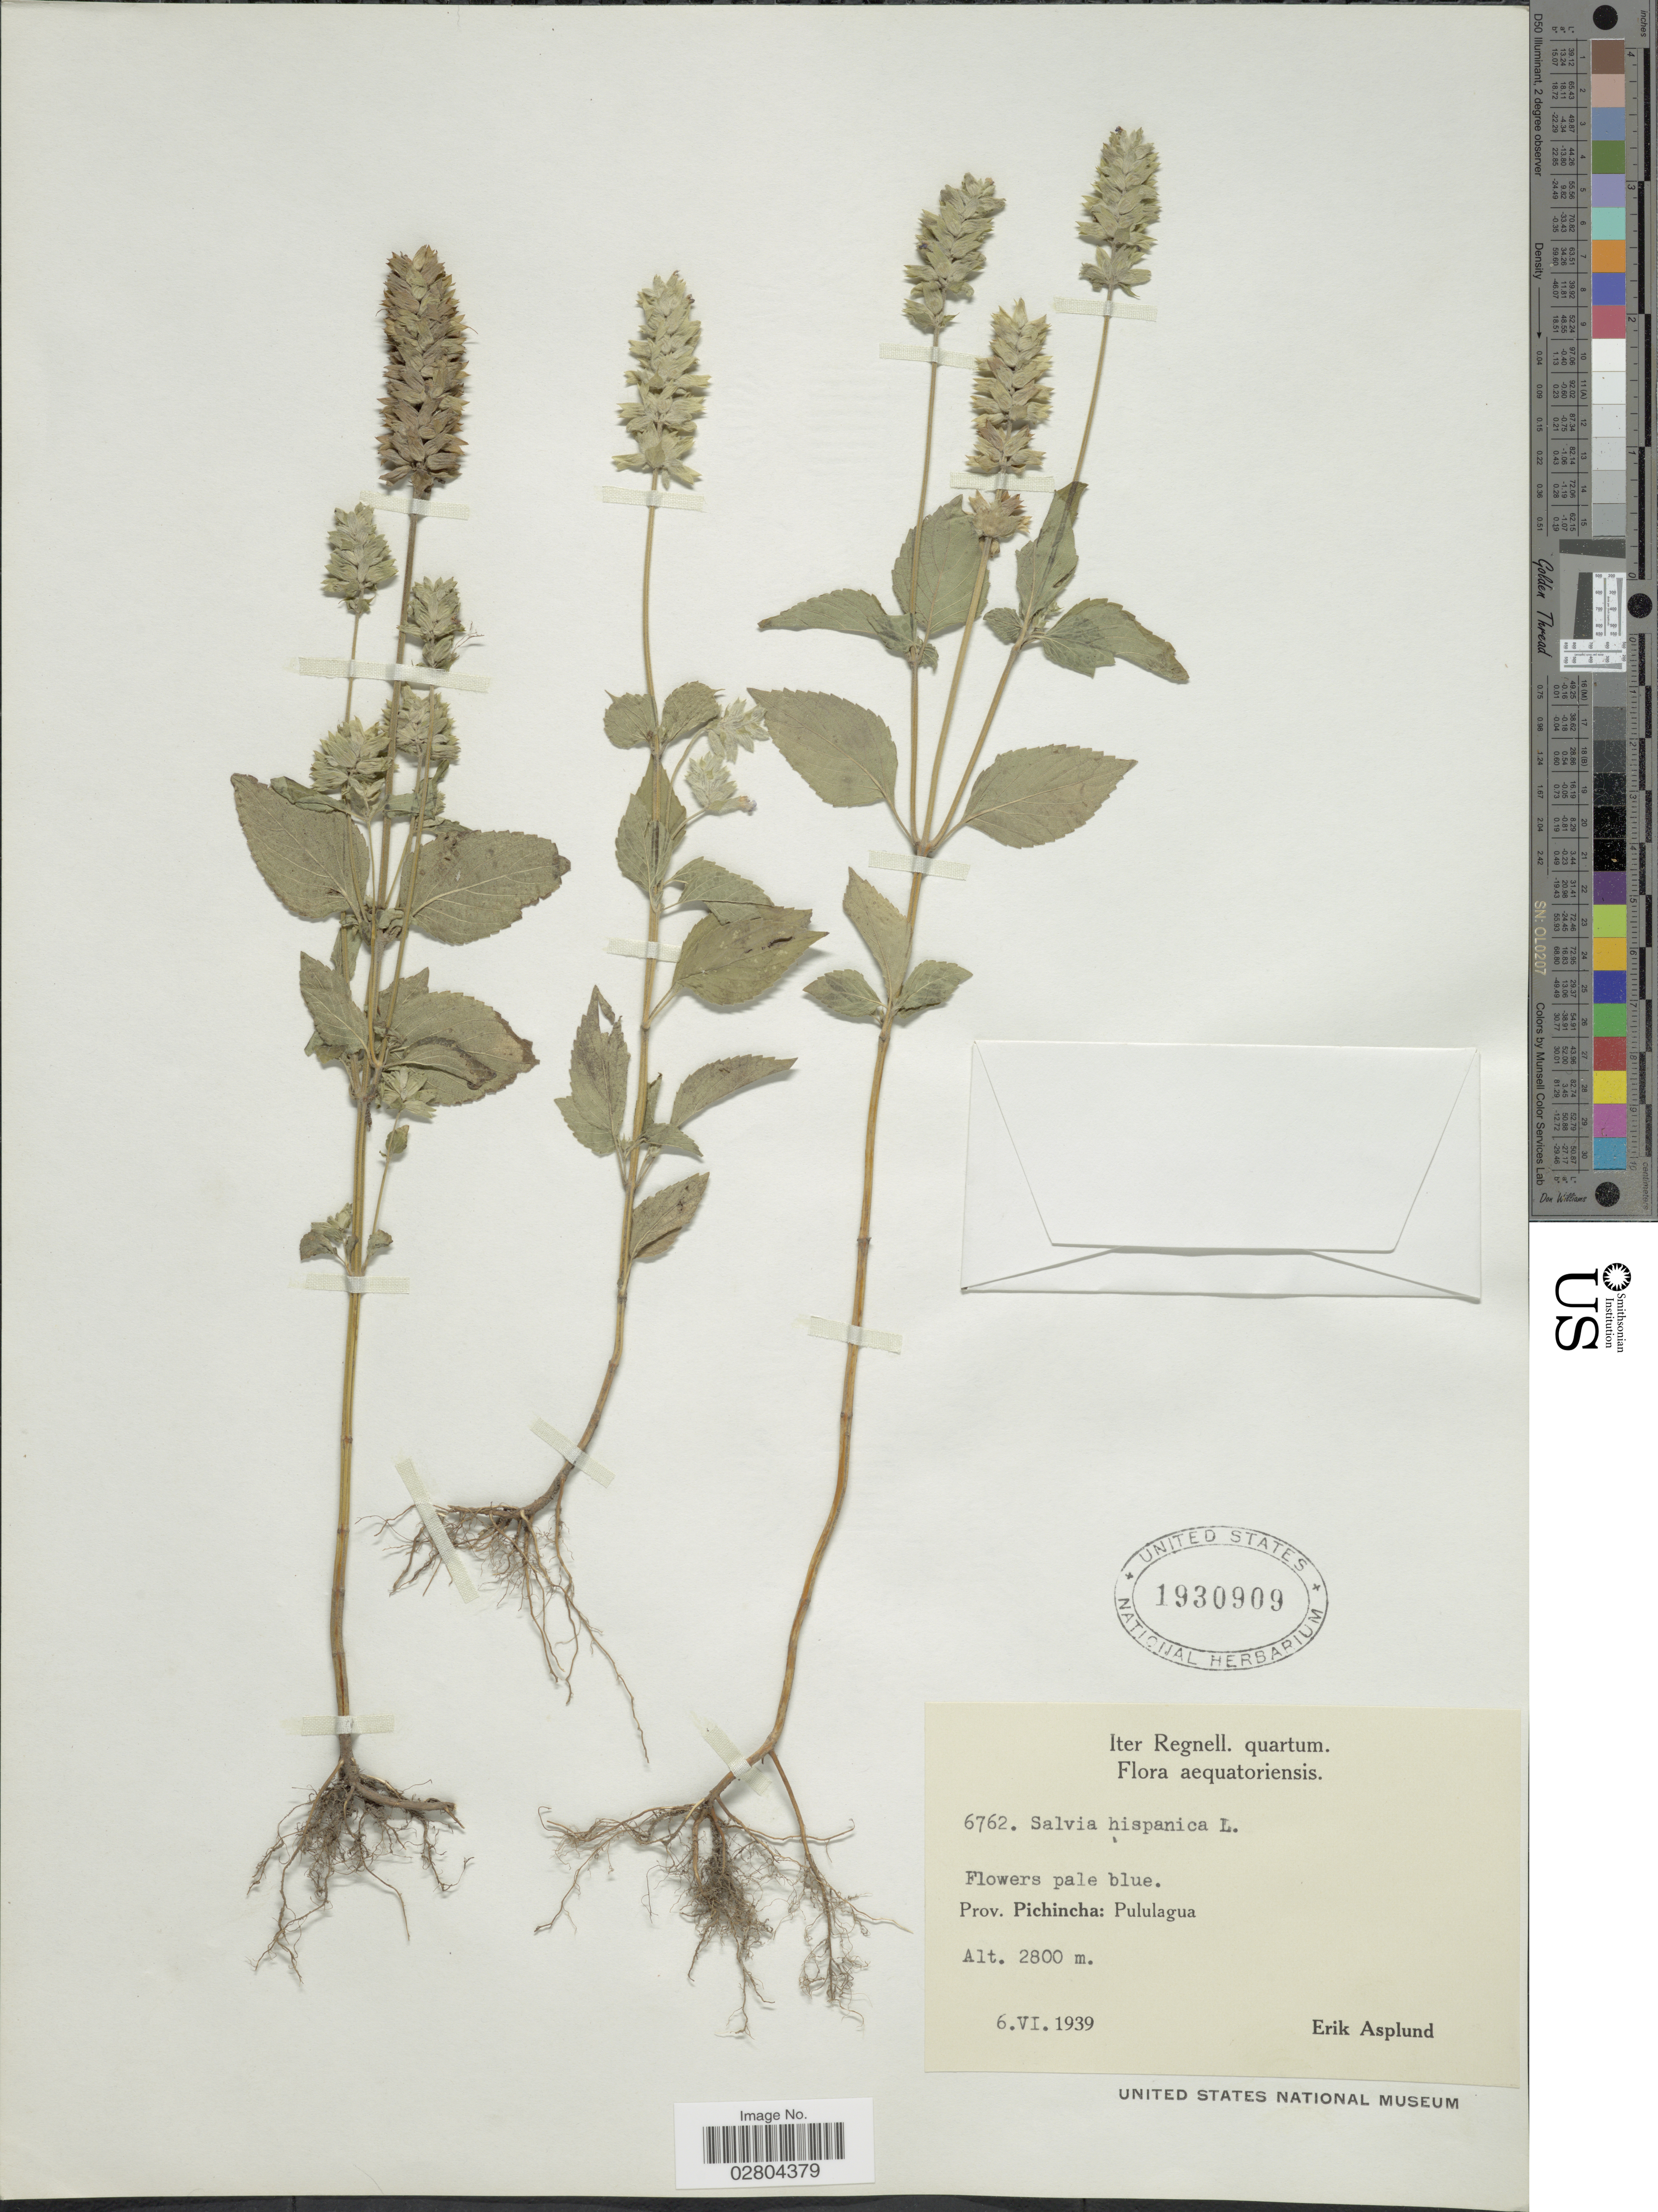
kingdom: Plantae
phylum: Tracheophyta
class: Magnoliopsida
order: Lamiales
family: Lamiaceae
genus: Salvia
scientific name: Salvia hispanica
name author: L.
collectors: E. Asplund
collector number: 6762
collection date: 1939-06-06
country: Ecuador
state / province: Pichincha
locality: Aequatoriensis. Pululagua.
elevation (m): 2800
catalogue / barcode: US 1930909